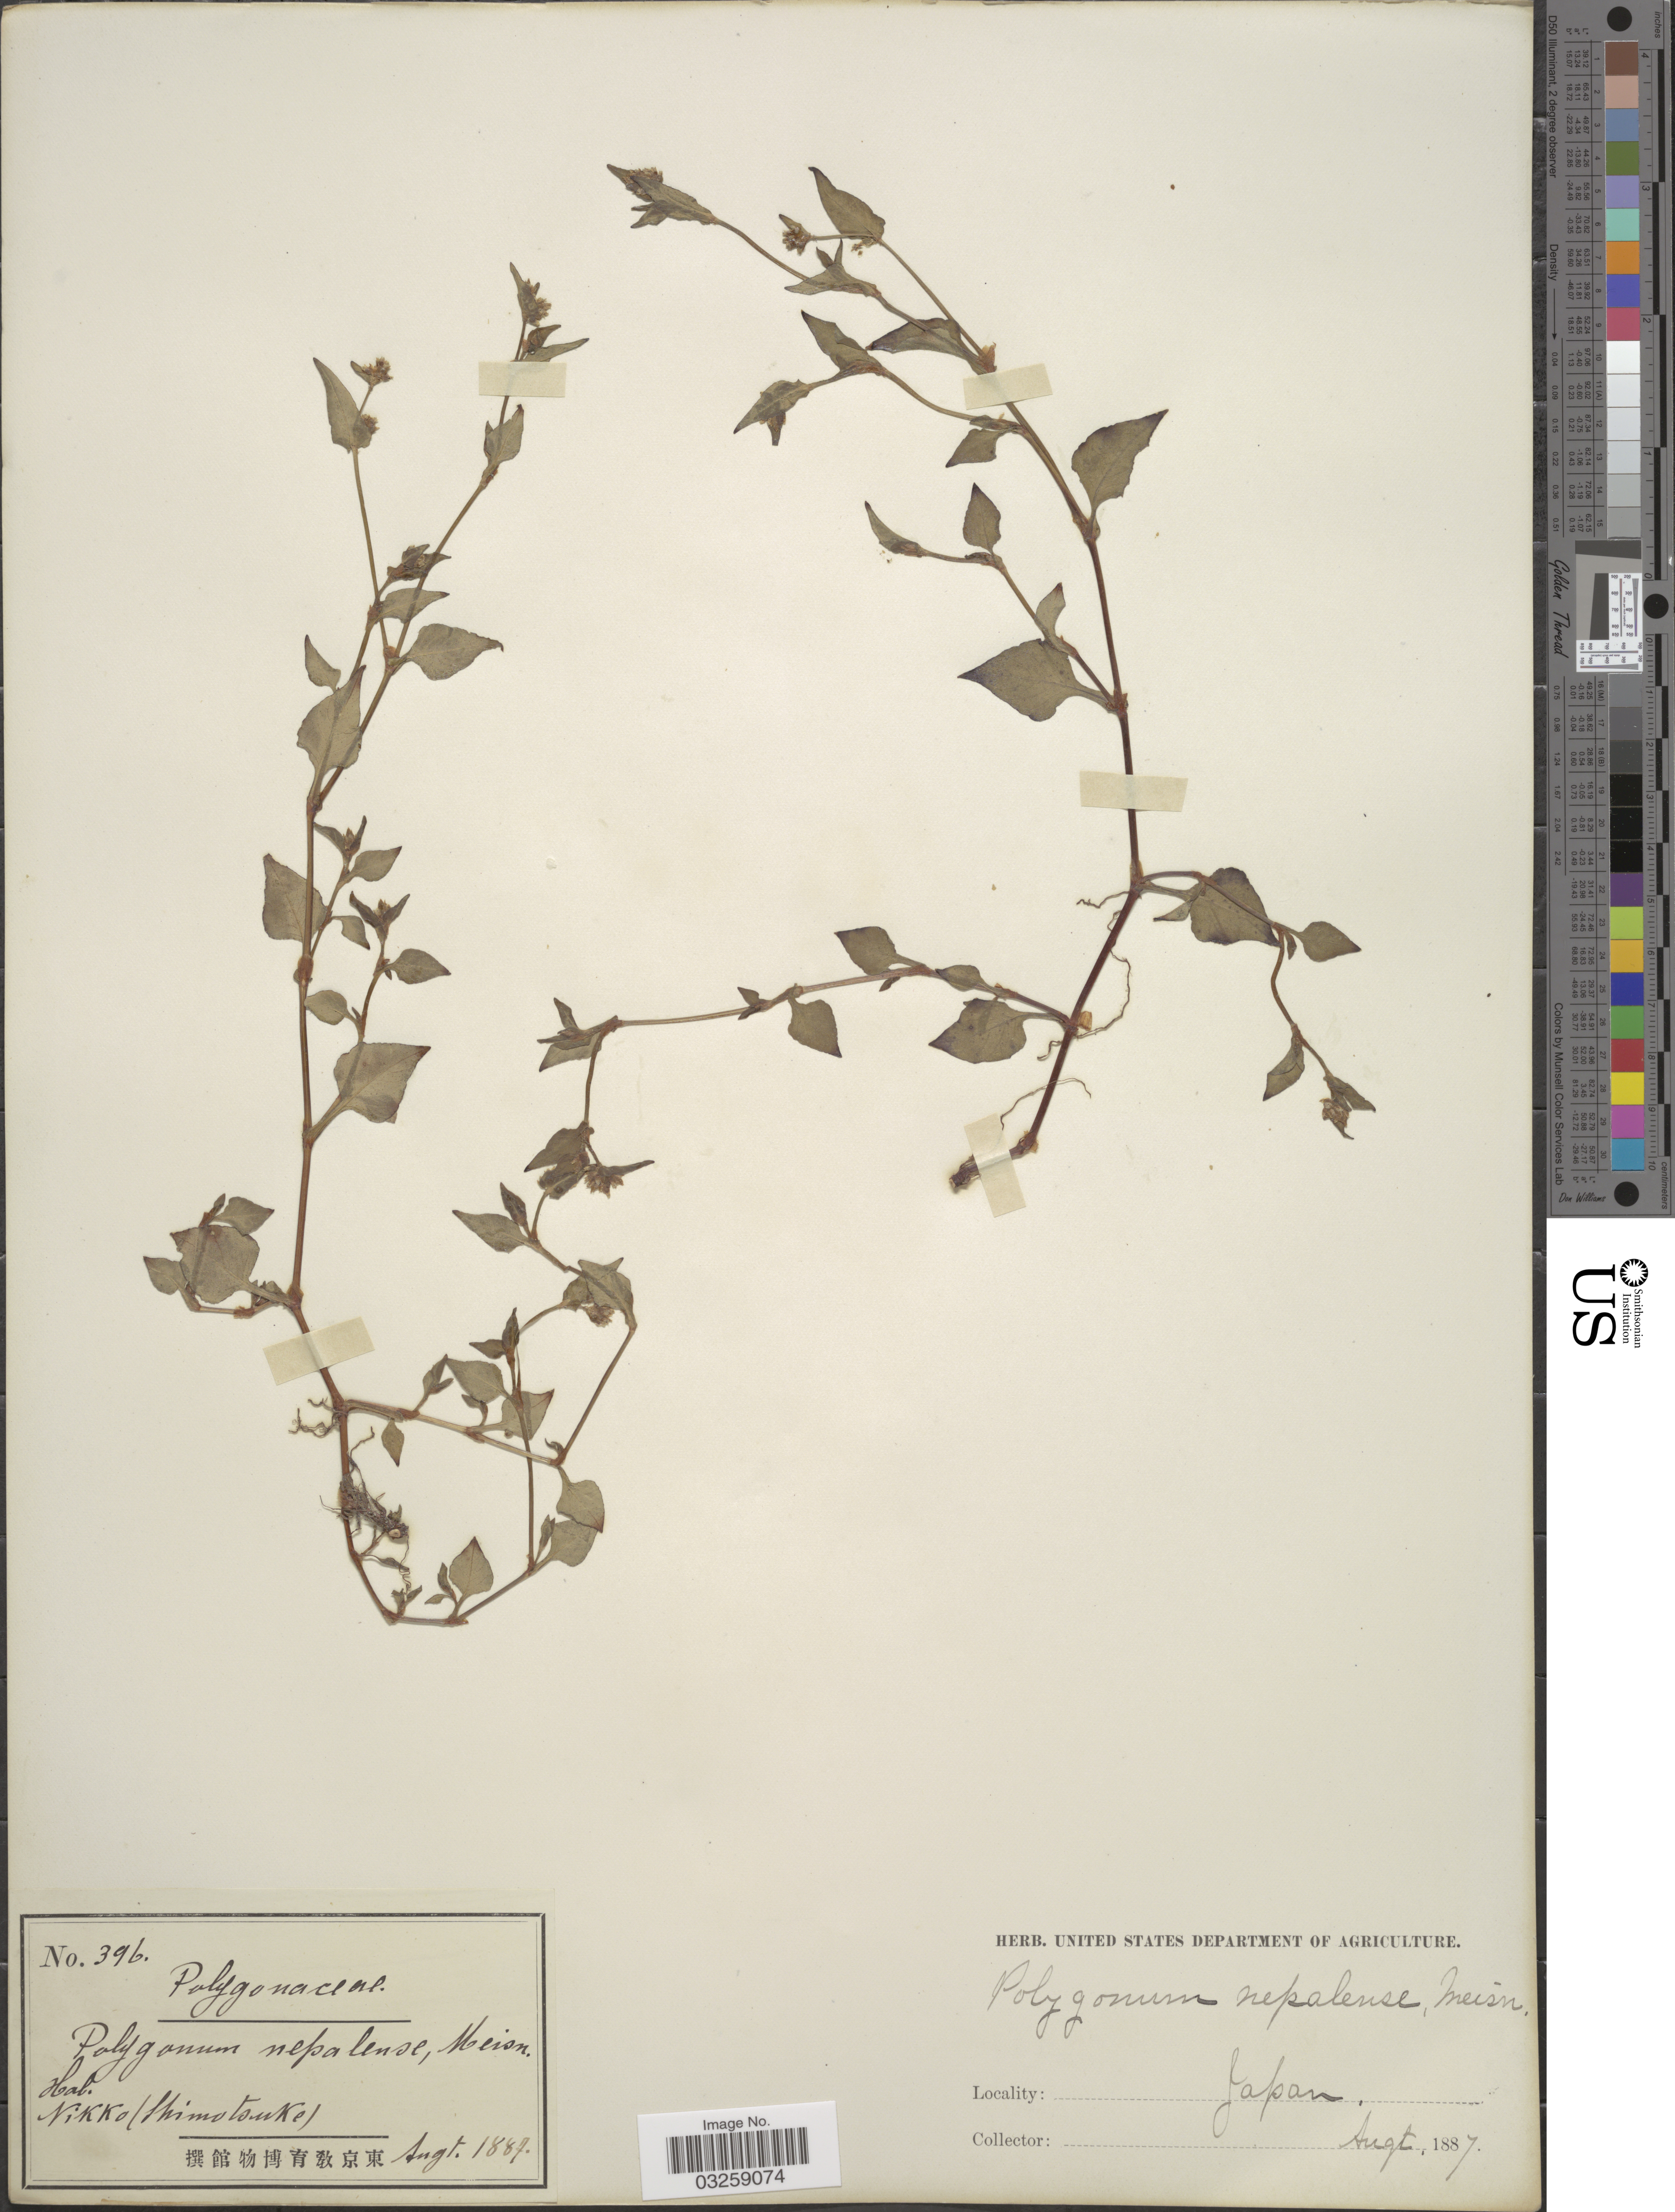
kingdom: Plantae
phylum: Tracheophyta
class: Magnoliopsida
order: Caryophyllales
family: Polygonaceae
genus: Polygonum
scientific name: Polygonum nepalense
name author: Meisn.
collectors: Facchini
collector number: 396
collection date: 1887-08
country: Japan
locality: Nikko (Shimotsuke).